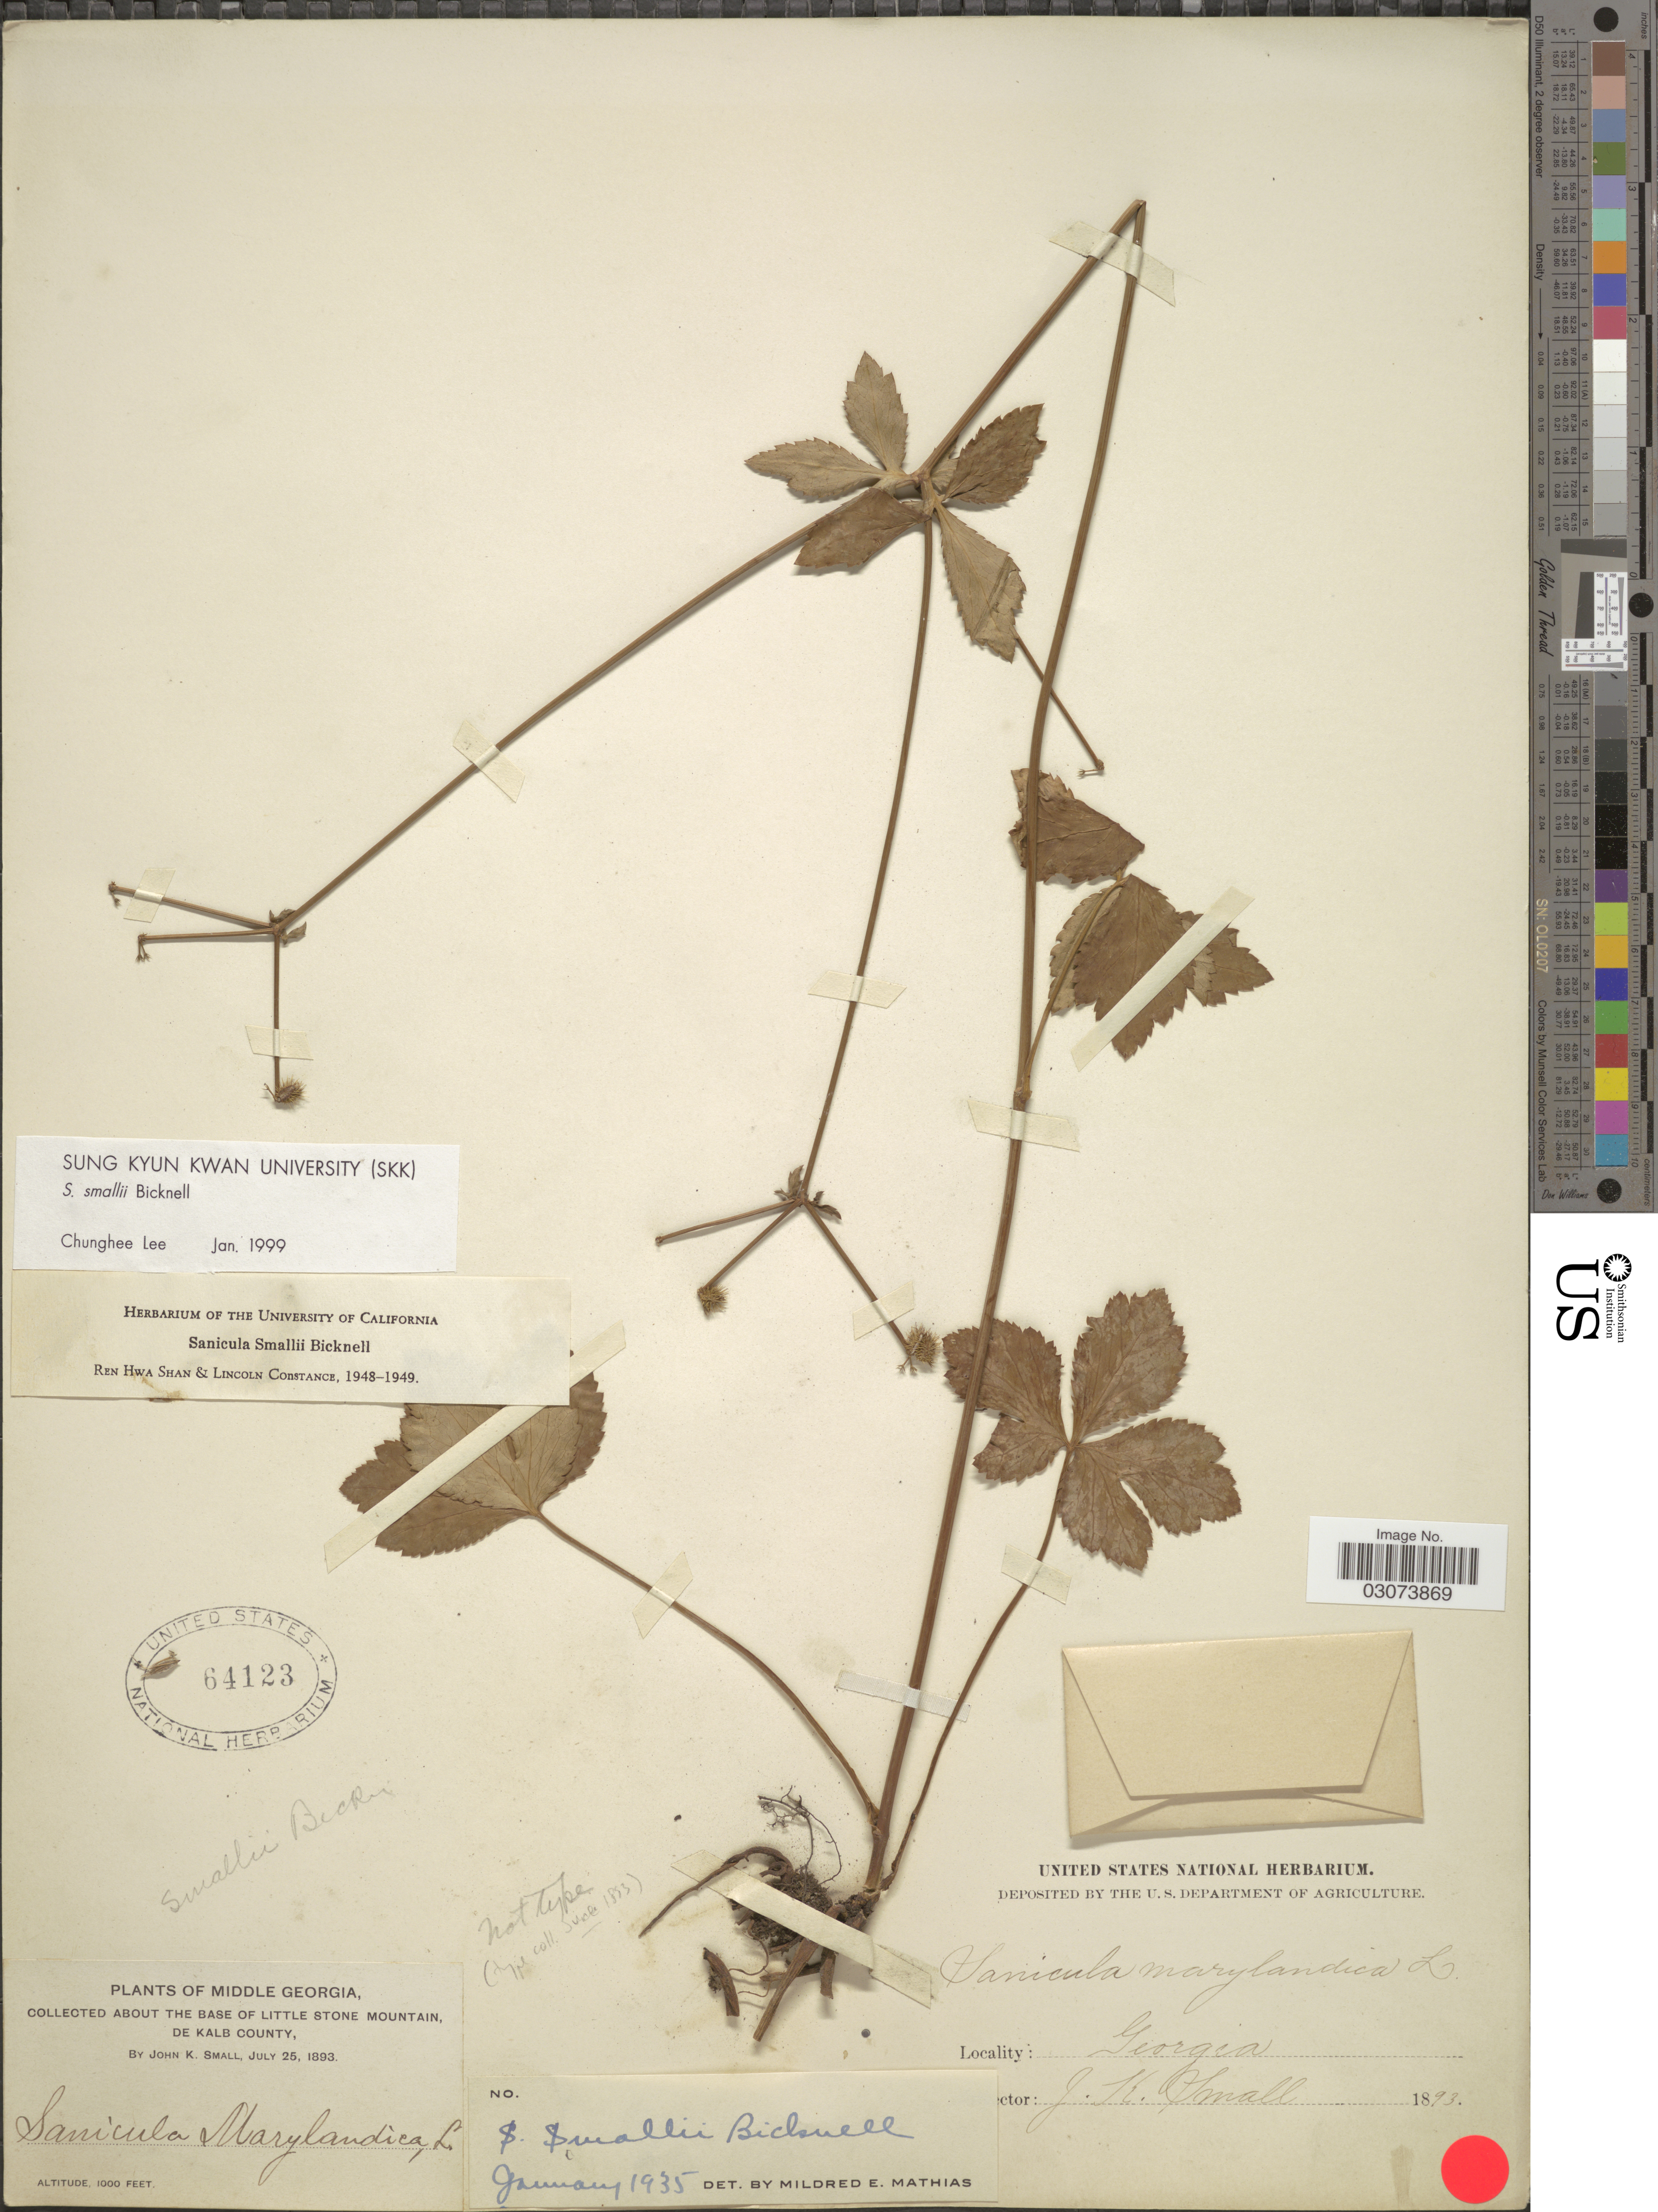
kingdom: Plantae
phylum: Tracheophyta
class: Magnoliopsida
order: Apiales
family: Apiaceae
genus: Sanicula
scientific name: Sanicula smallii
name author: E.P. Bicknell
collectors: J. K. Small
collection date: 1893-07-25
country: United States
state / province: Georgia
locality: Middle Georgia. About the base of Little Stone Mountain, De Kalb County.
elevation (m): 305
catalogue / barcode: US 64123